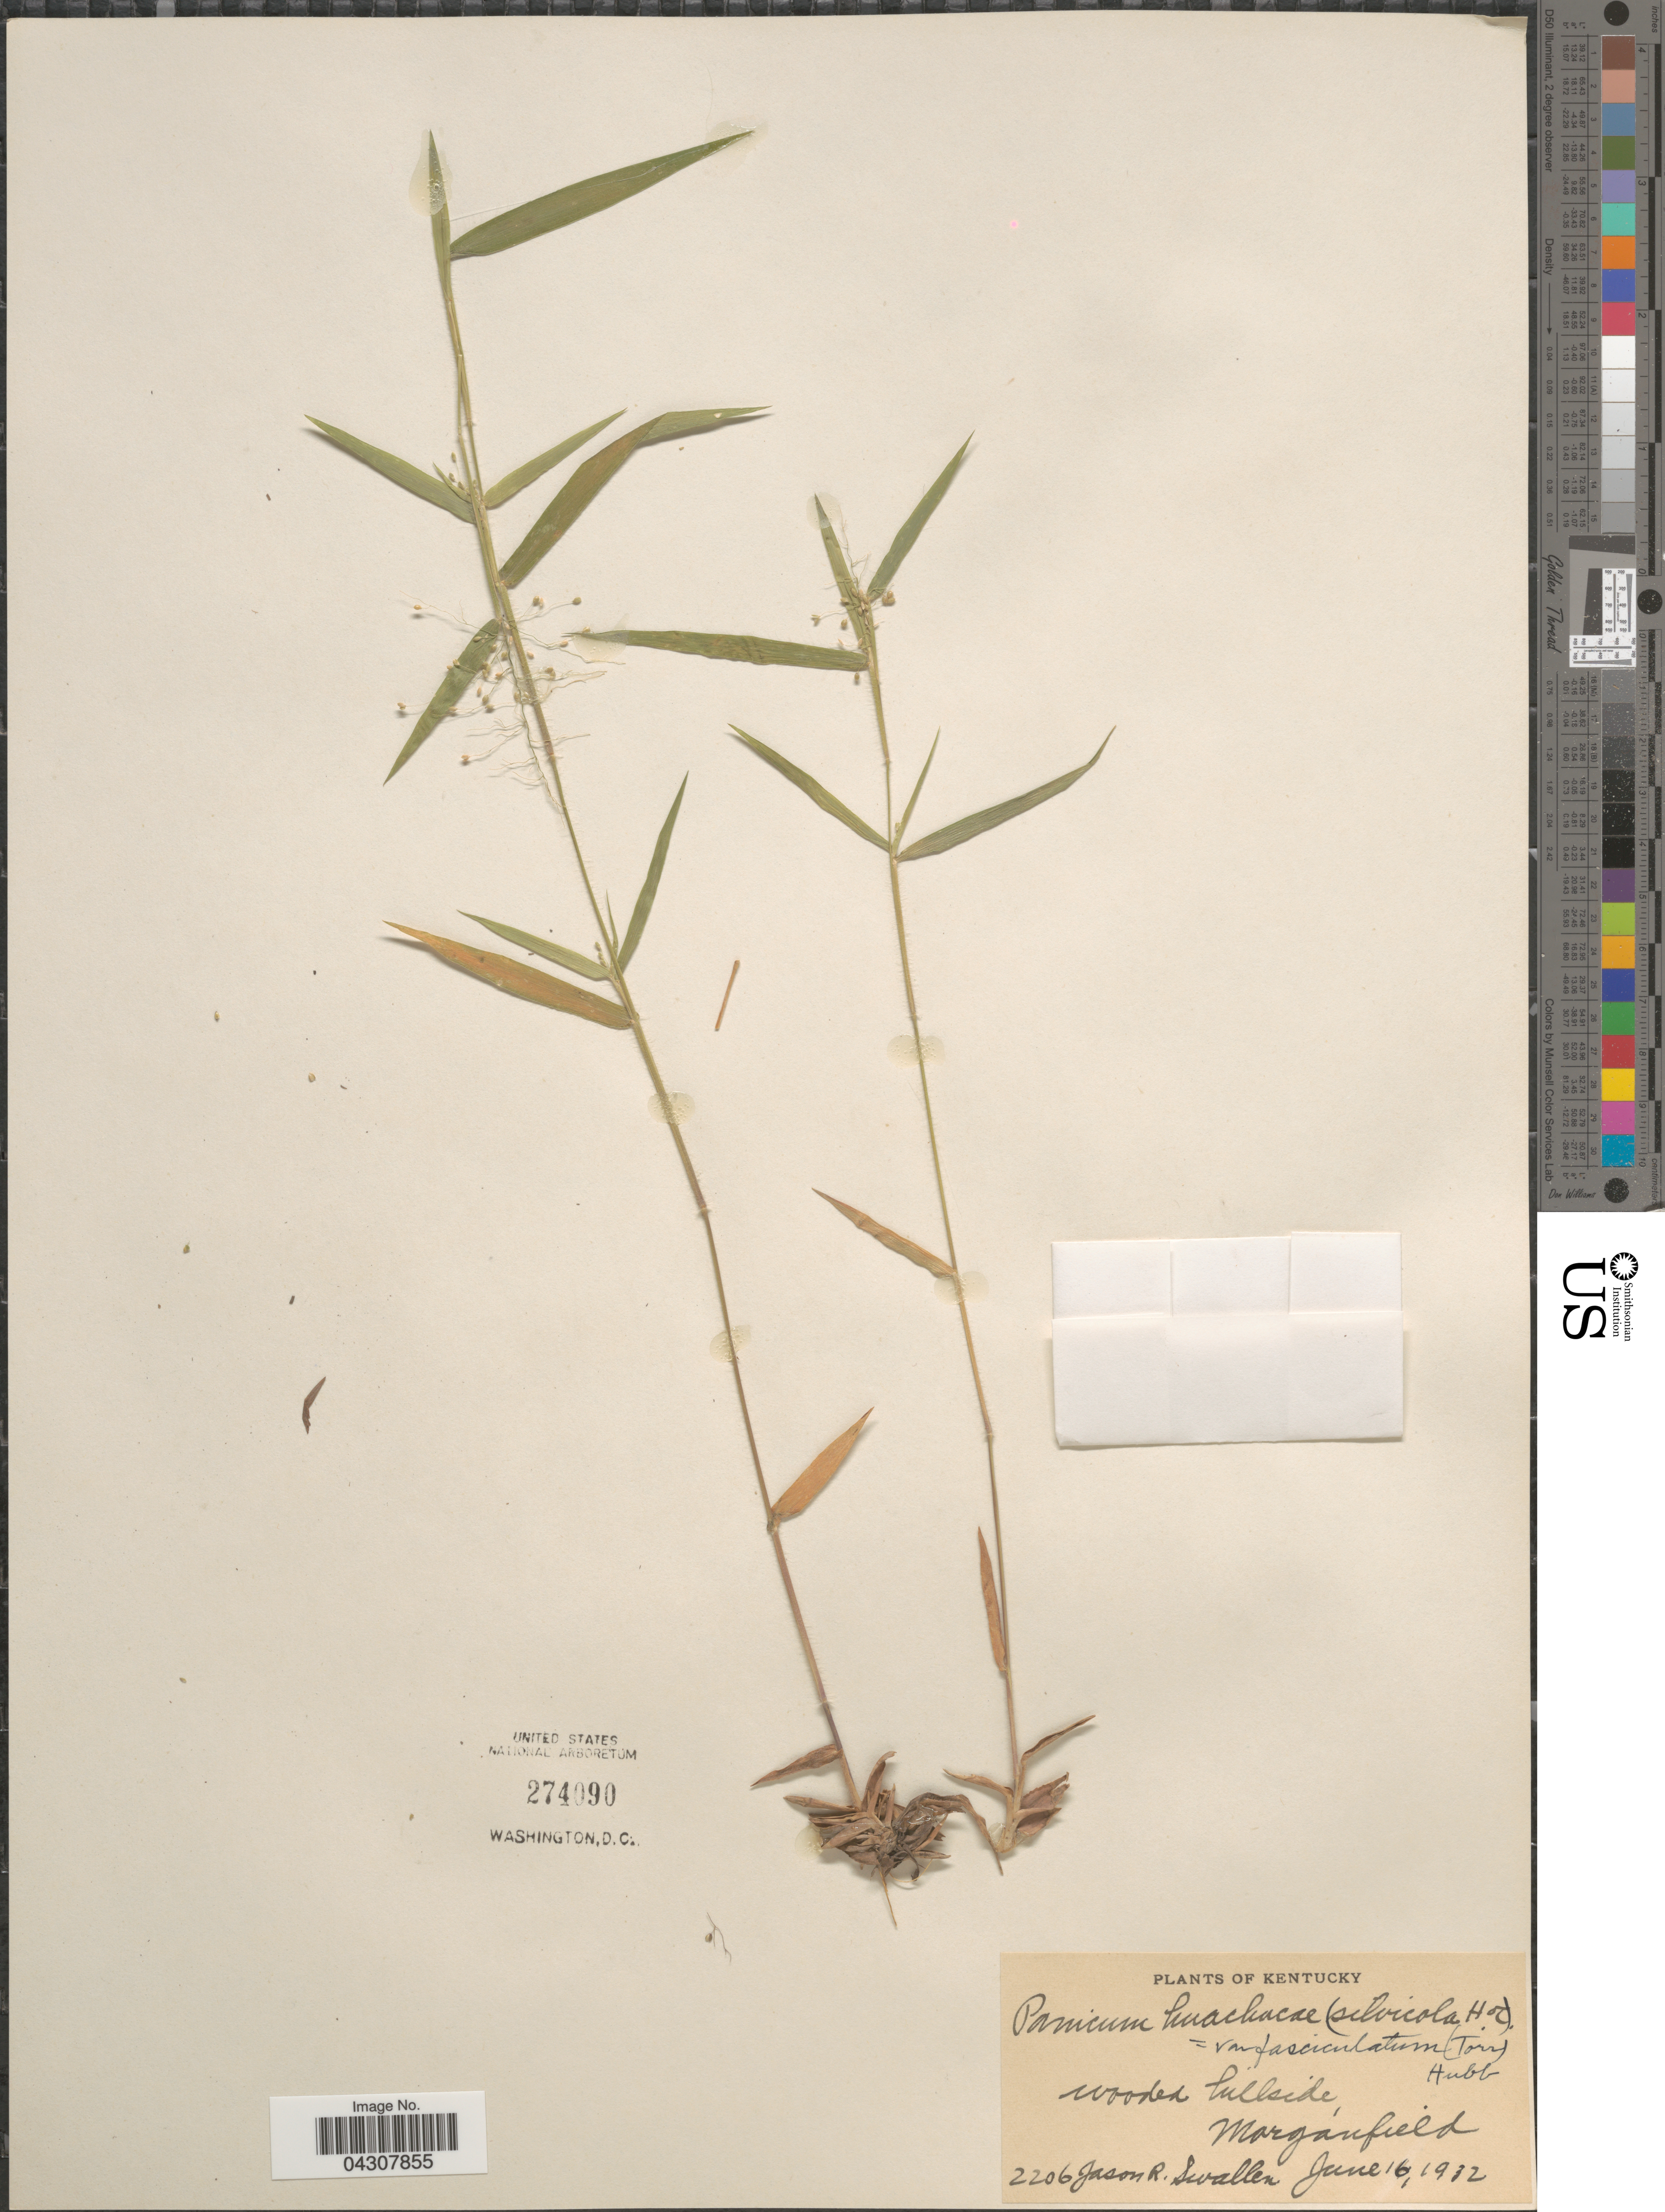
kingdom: Plantae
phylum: Tracheophyta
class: Liliopsida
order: Poales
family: Poaceae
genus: Dichanthelium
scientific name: Dichanthelium acuminatum var. acuminatum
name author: (Sw.) Gould & C.A. Clark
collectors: J. R. Swallen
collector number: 2206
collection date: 1932-06-16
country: United States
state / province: Kentucky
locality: Wooded hillside, Morganfield.